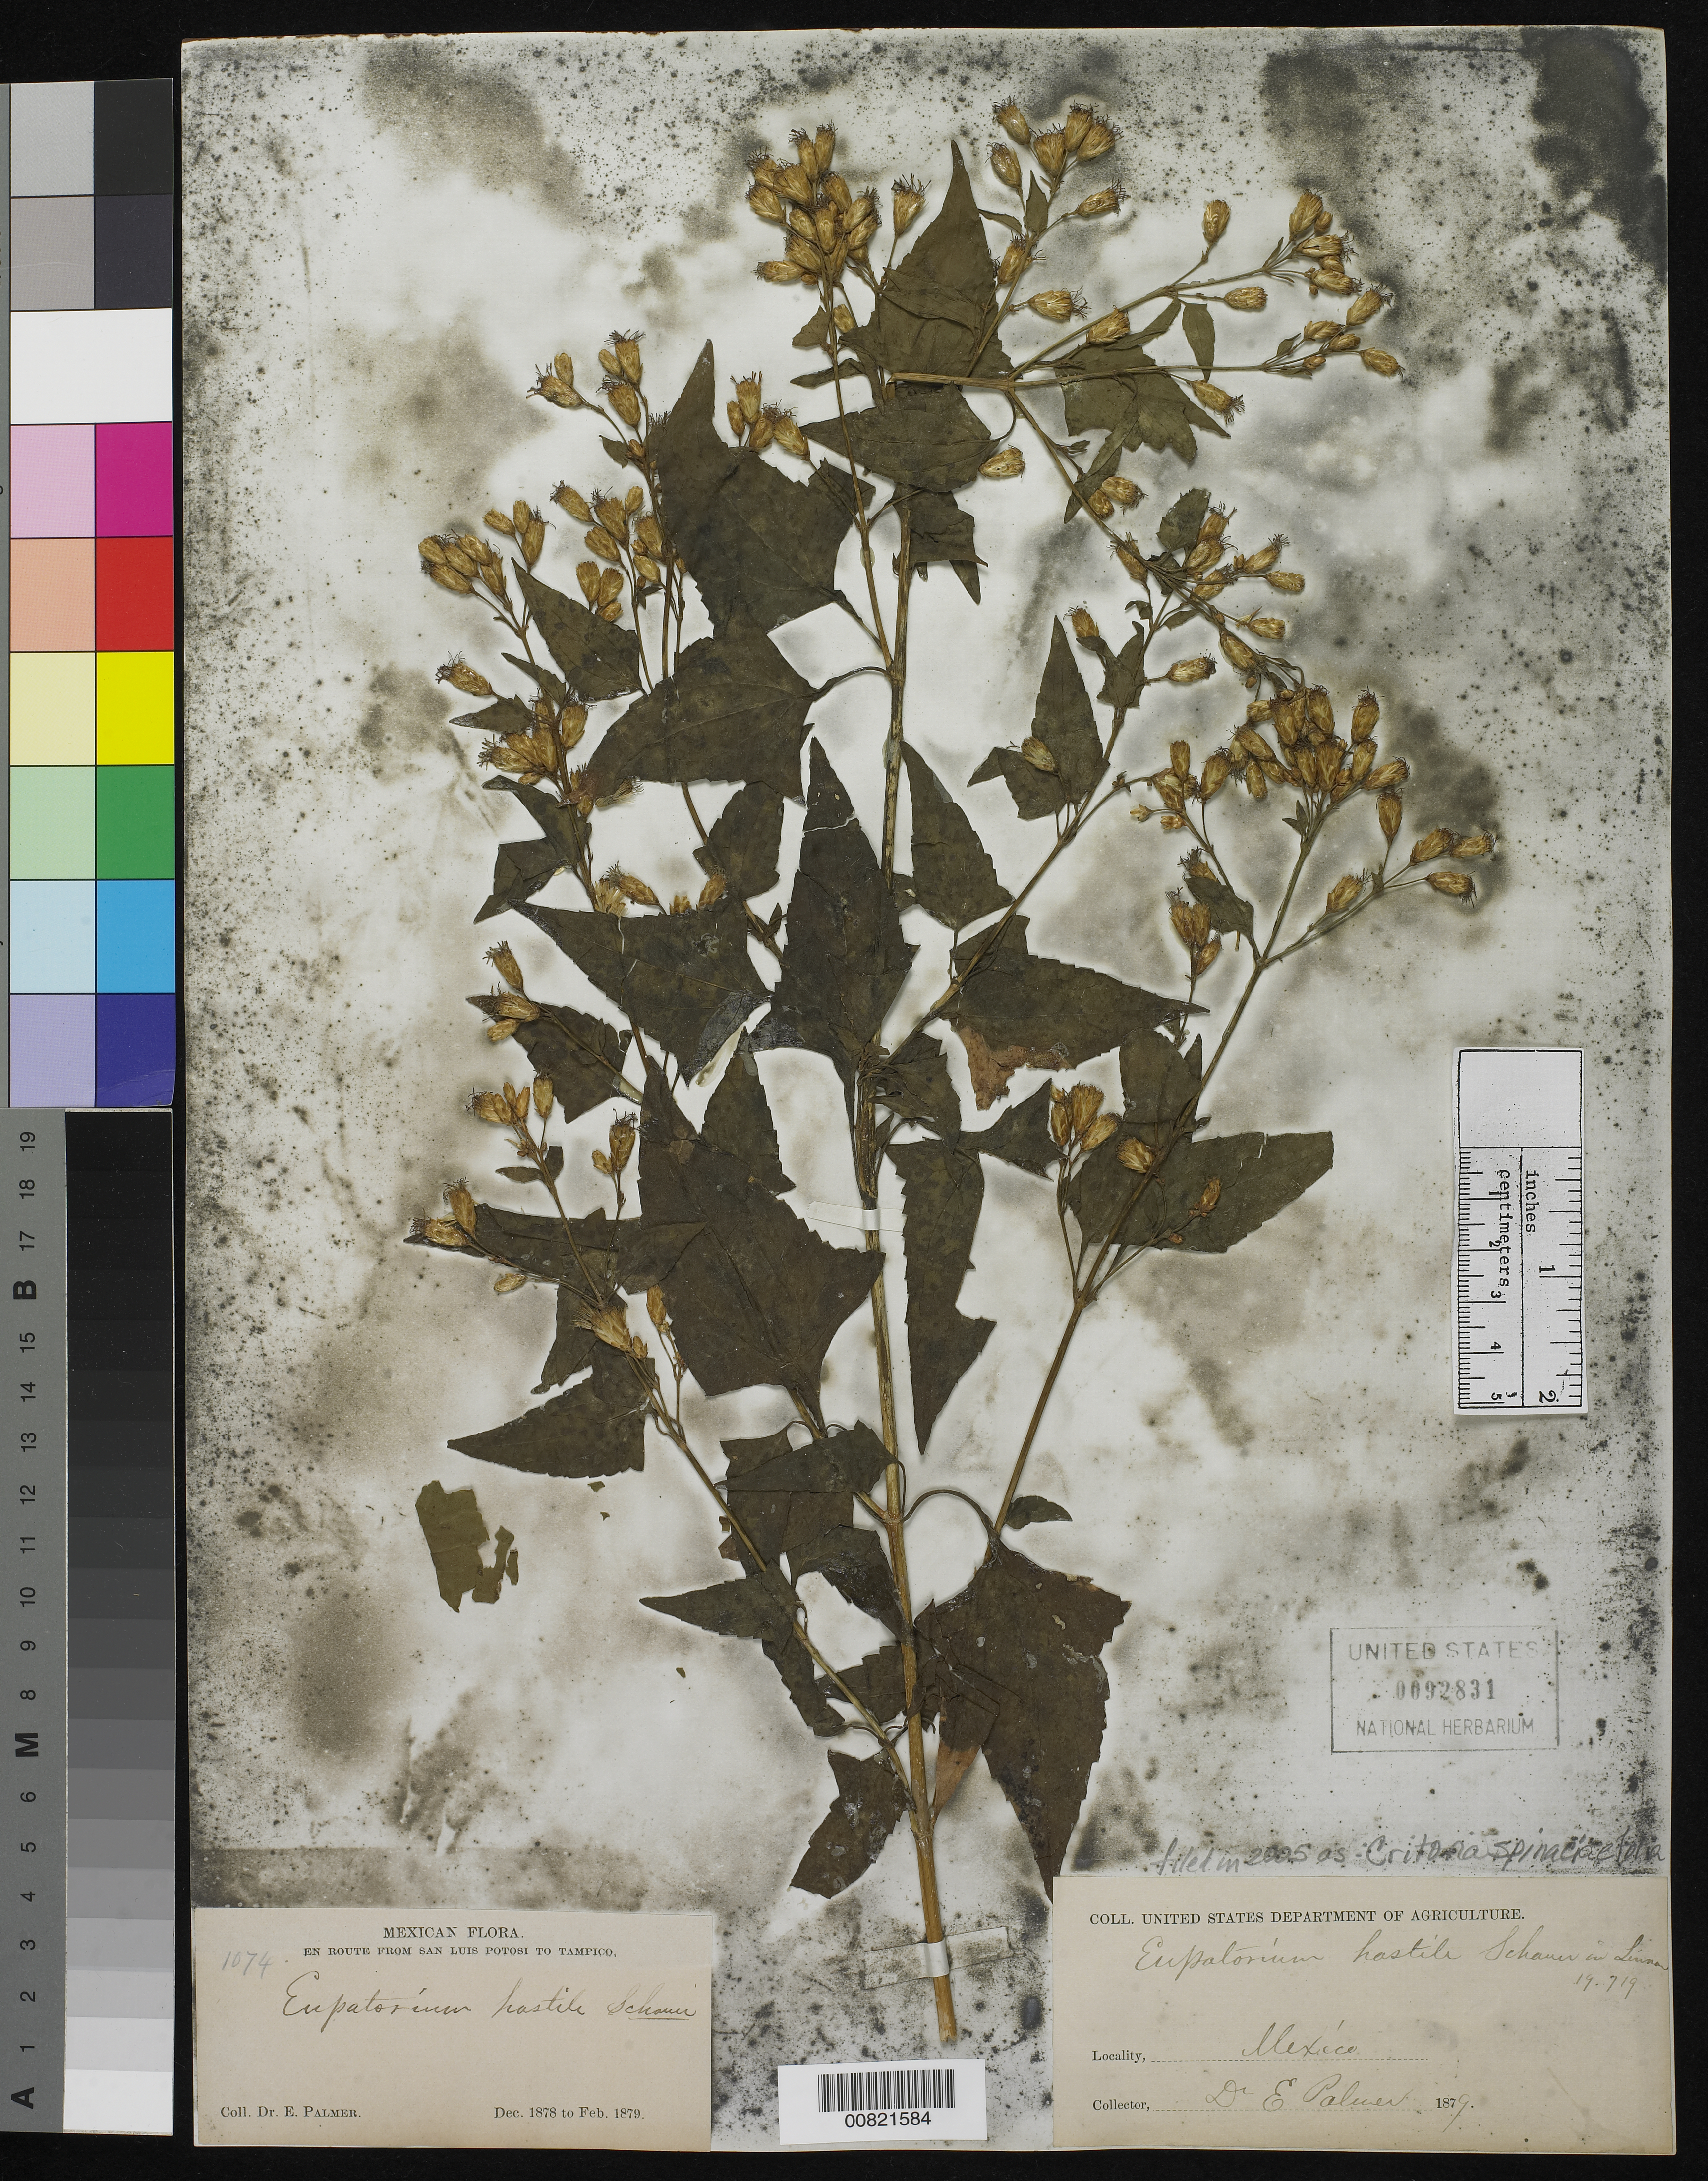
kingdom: Plantae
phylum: Tracheophyta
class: Magnoliopsida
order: Asterales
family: Asteraceae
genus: Critonia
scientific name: Critonia spinaciaefolia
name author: (DC.) R.M. King & H. Rob.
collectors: E. Palmer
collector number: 1074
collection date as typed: Dec 1878 to -- Feb 1879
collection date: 1878-12/1879-02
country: Mexico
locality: En route from San Luis Potosí to Tampico, Tamaulipas.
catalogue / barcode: US 92831